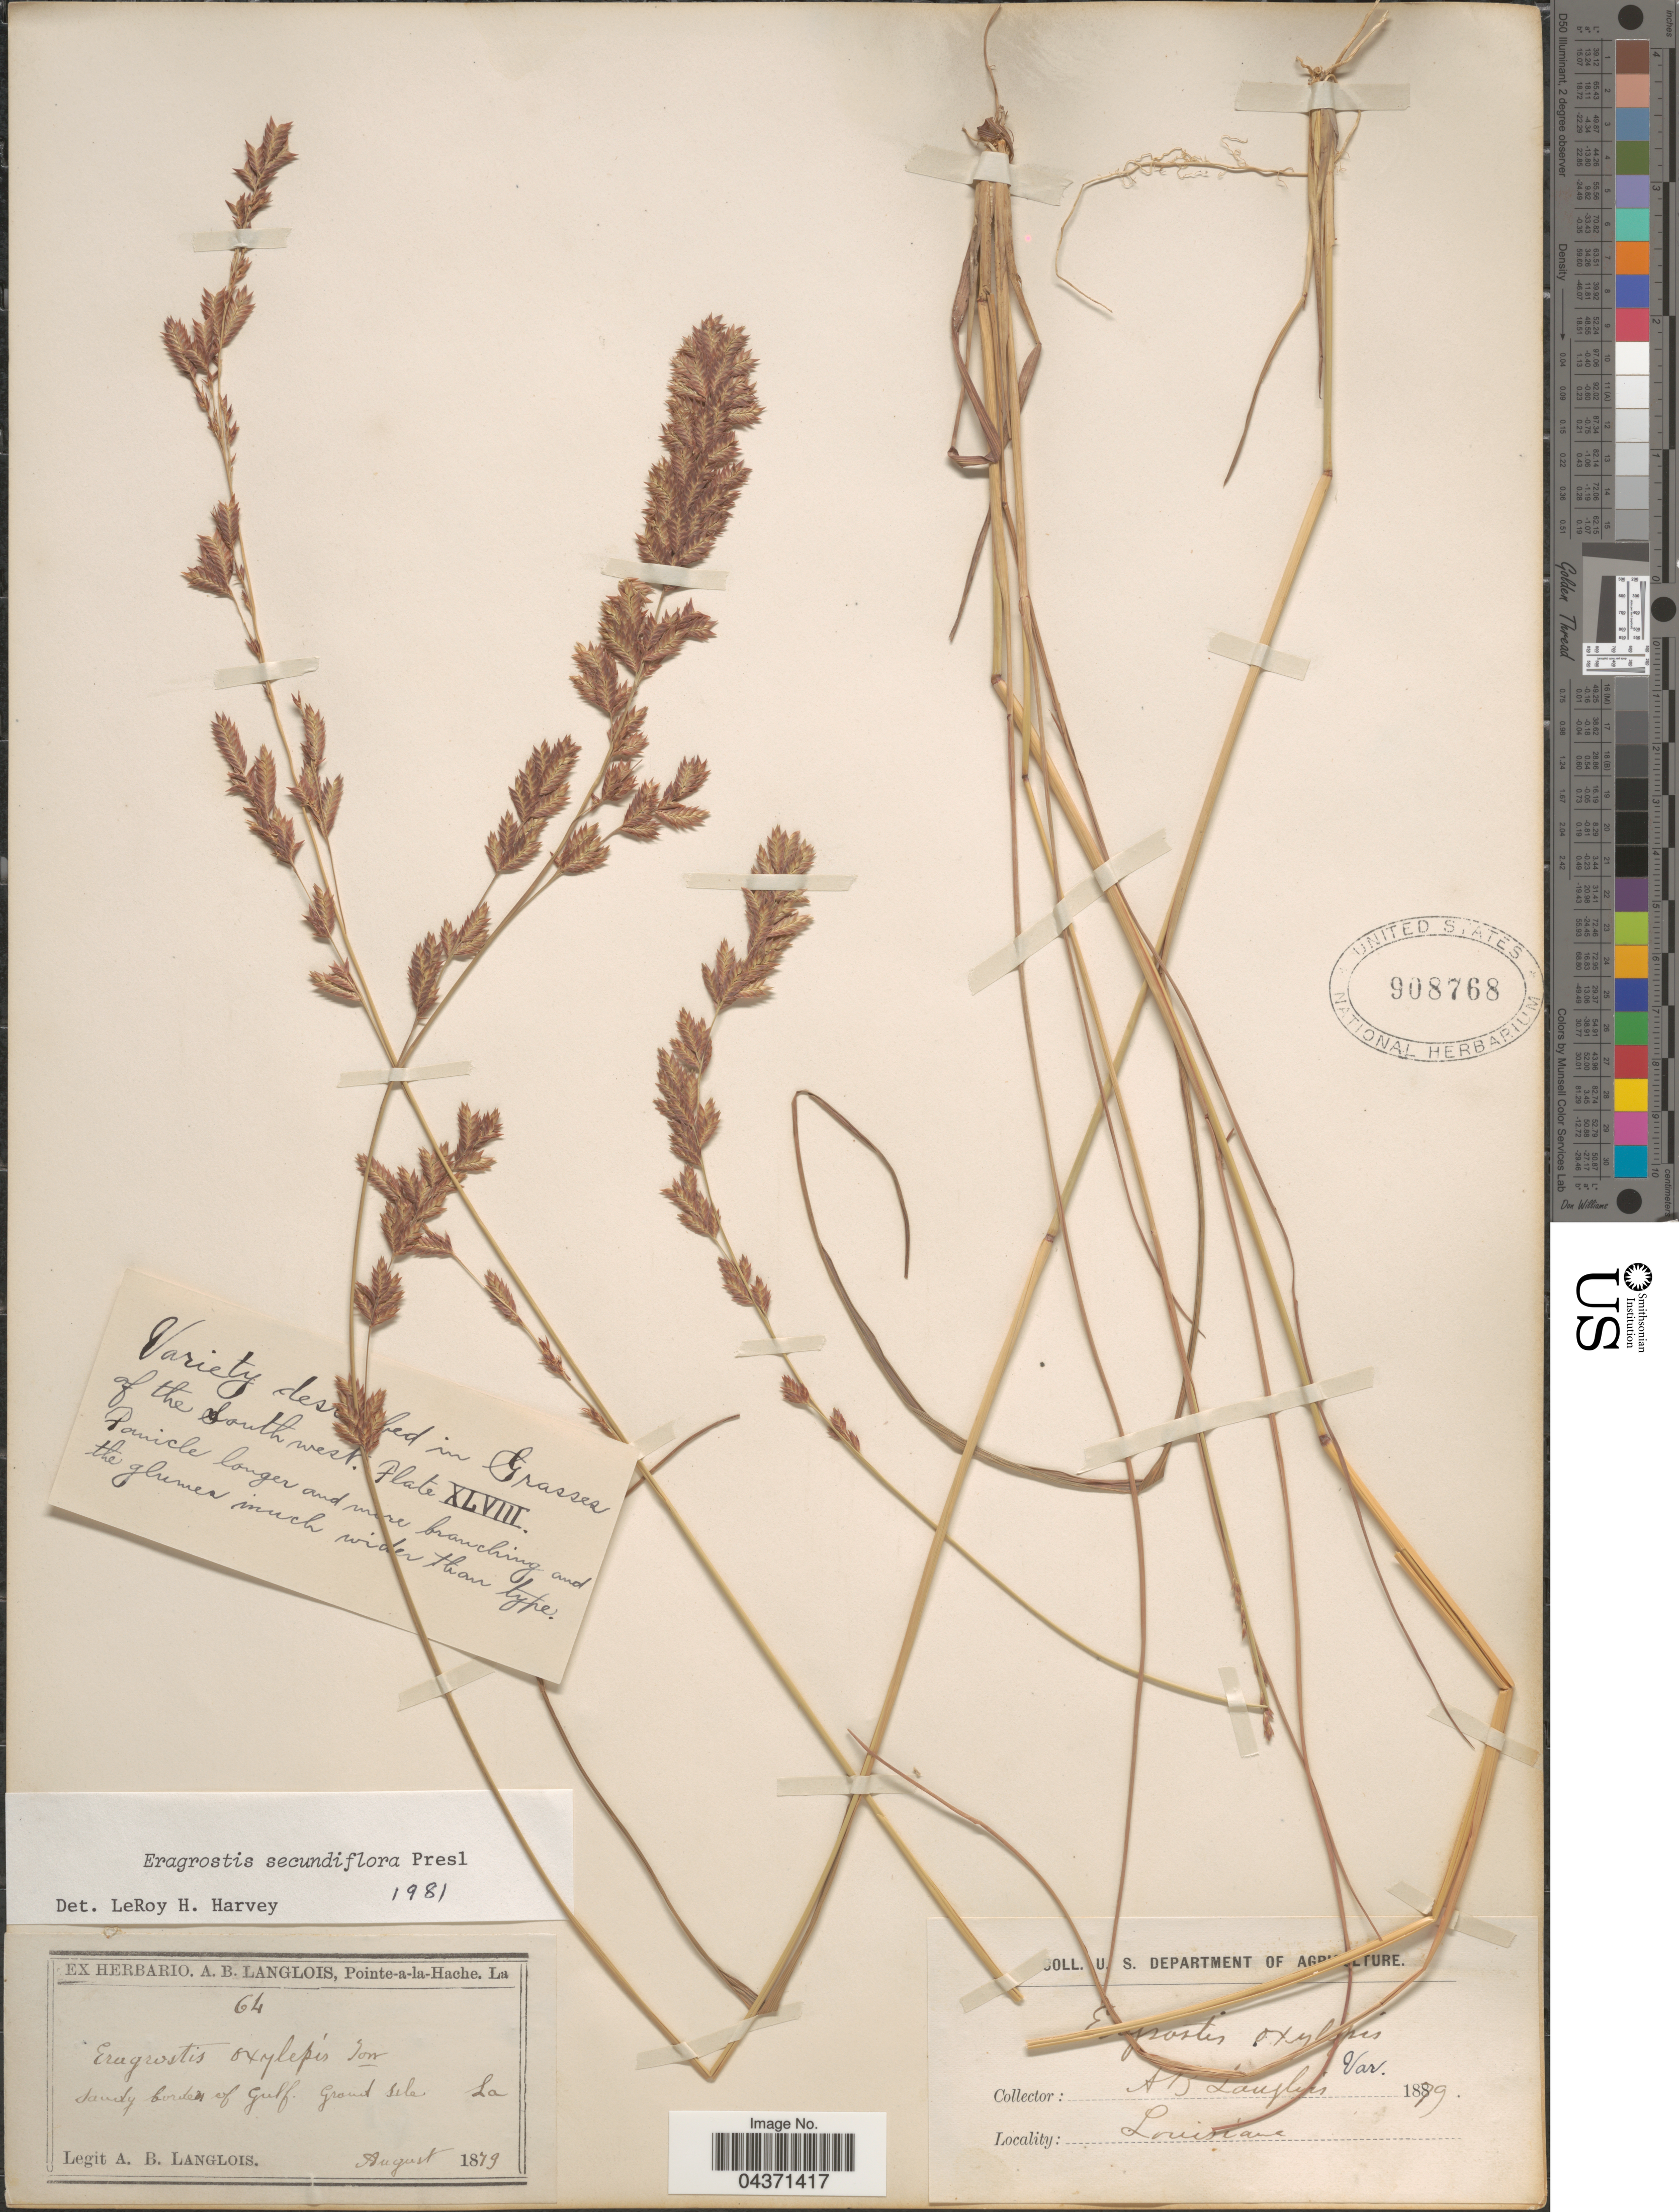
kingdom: Plantae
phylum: Tracheophyta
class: Liliopsida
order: Poales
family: Poaceae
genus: Eragrostis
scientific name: Eragrostis secundiflora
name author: J. Presl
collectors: A. Langlois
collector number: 64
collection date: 1879-08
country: United States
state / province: Louisiana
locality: Sandy border of Gulf. Granit Isle.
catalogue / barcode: US 908768